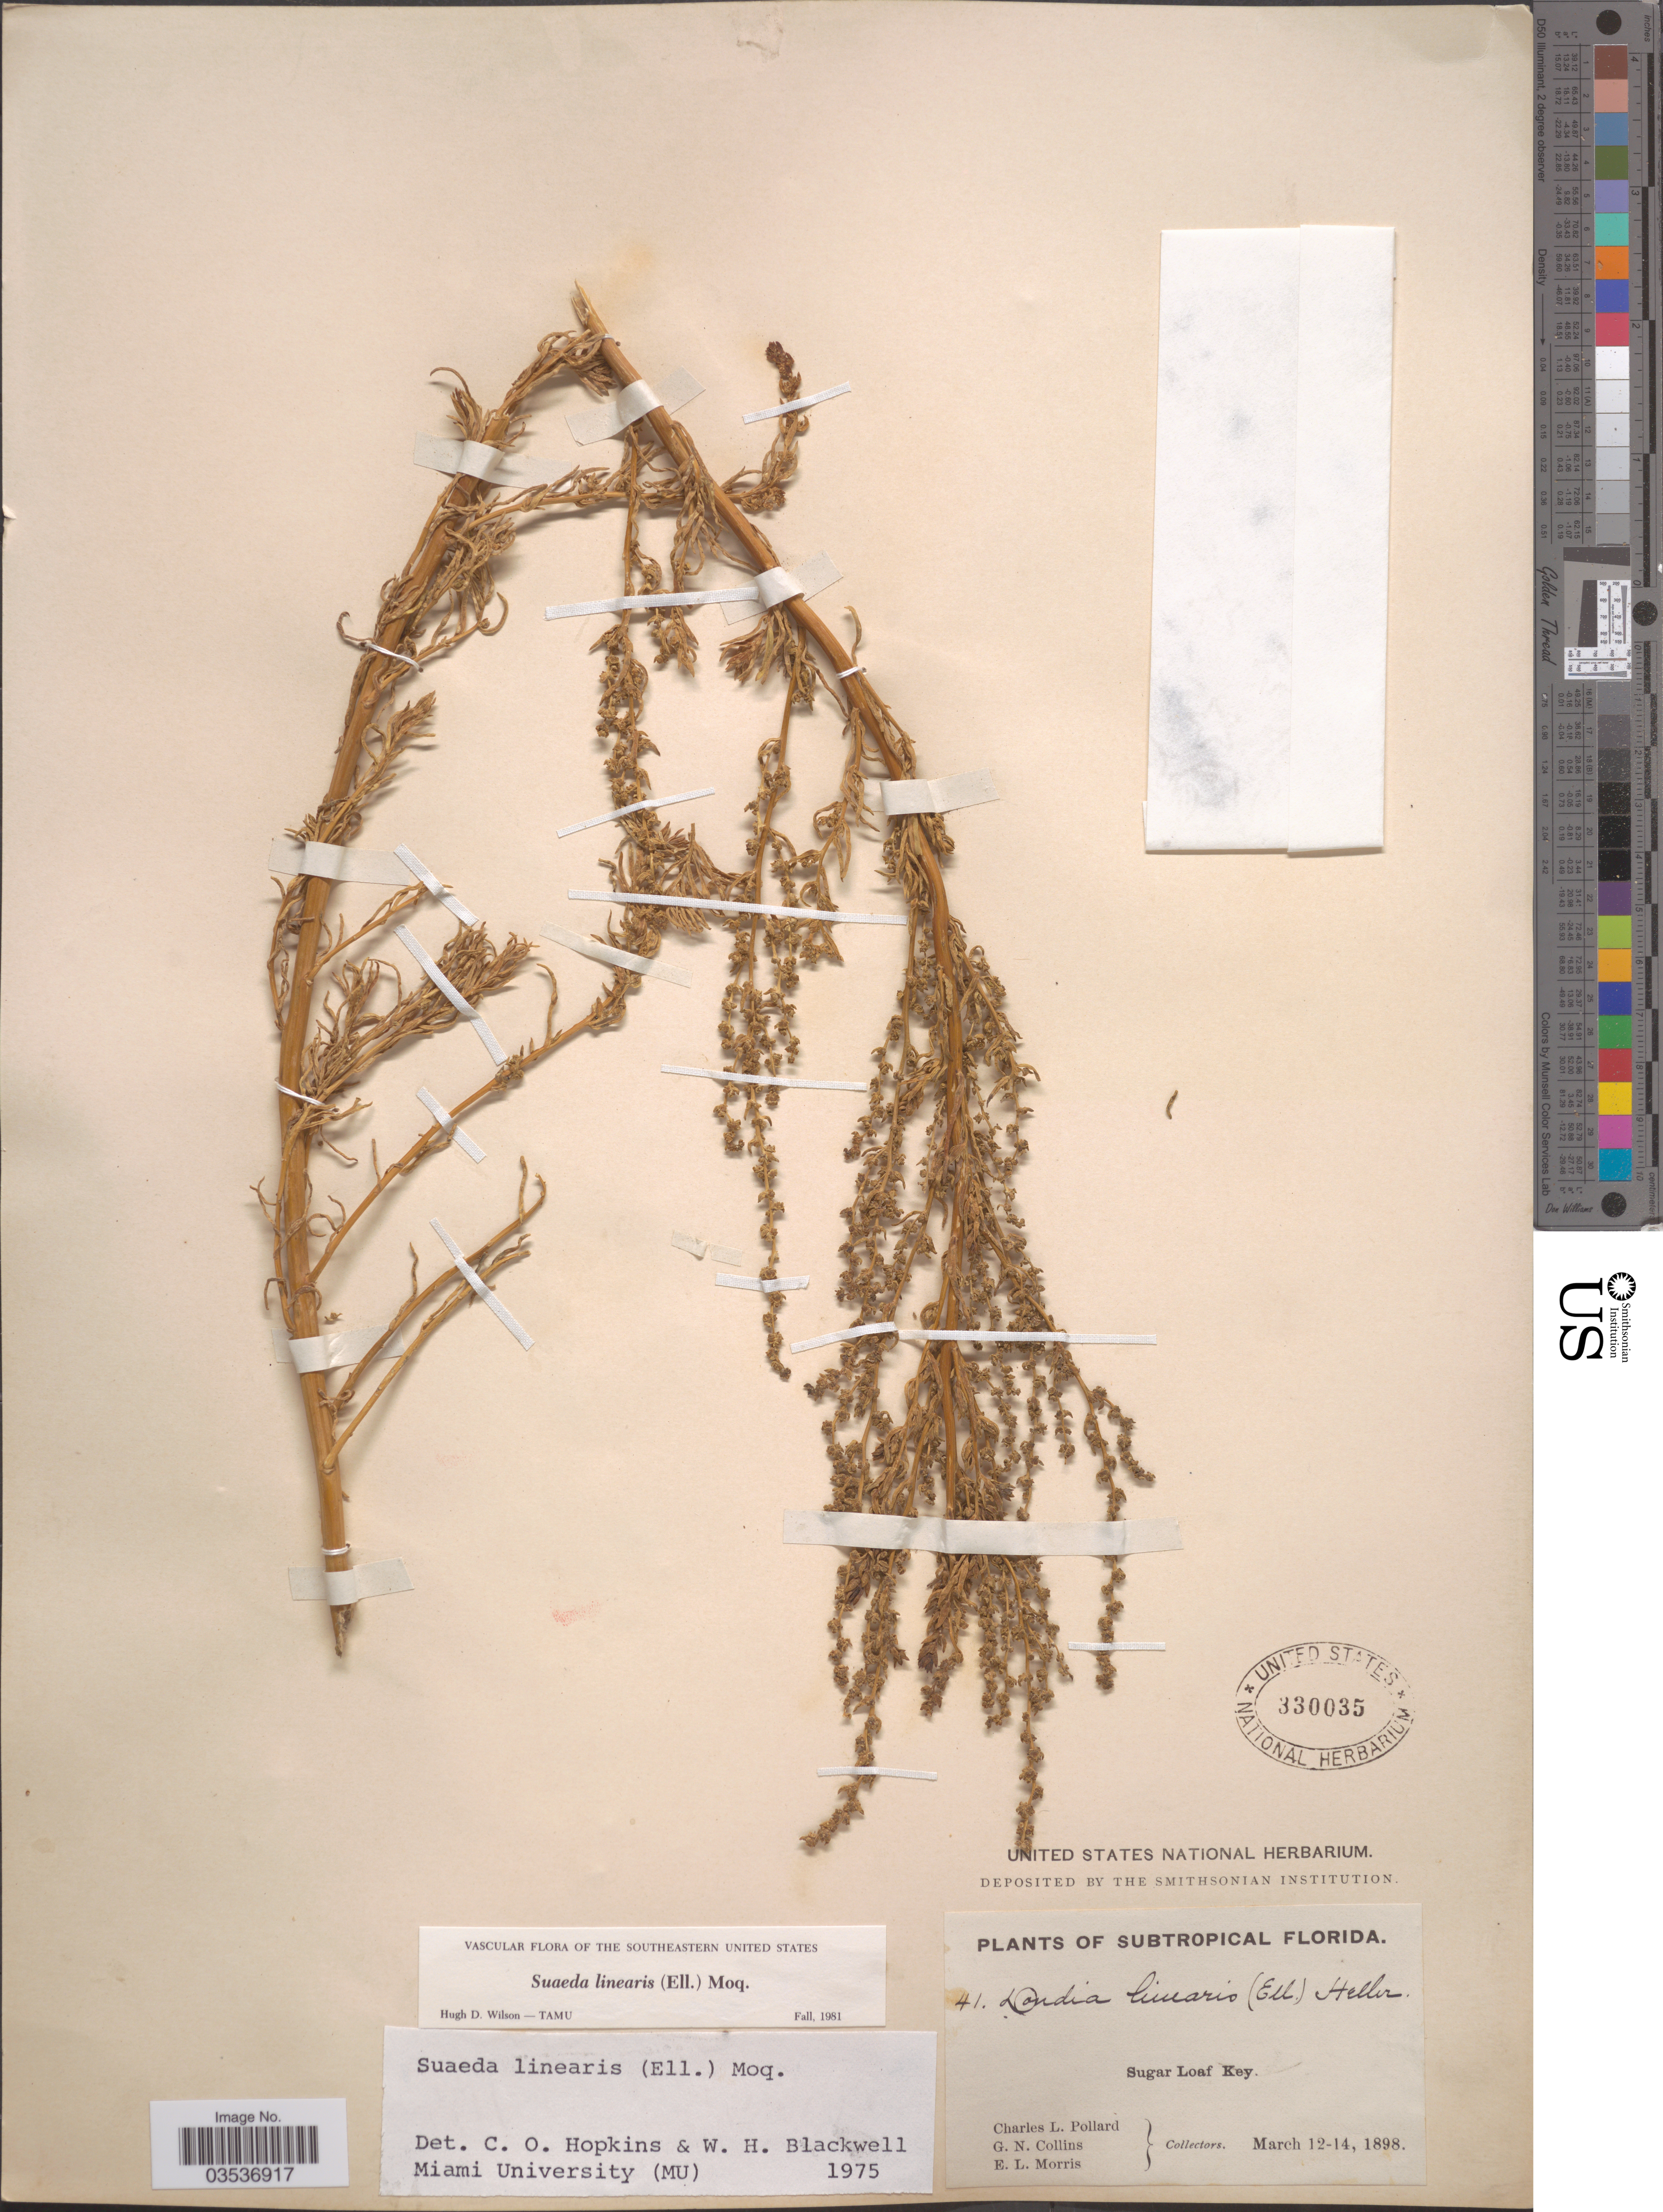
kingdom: Plantae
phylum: Tracheophyta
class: Magnoliopsida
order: Caryophyllales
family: Amaranthaceae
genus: Dondia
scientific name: Dondia linearis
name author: (Elliott) A. Heller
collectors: C. L. Pollard, G. Collins & E. Morris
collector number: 41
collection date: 1898-03-12/1898-03-14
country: United States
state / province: Florida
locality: Sugar Loaf Key.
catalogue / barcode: US 330035